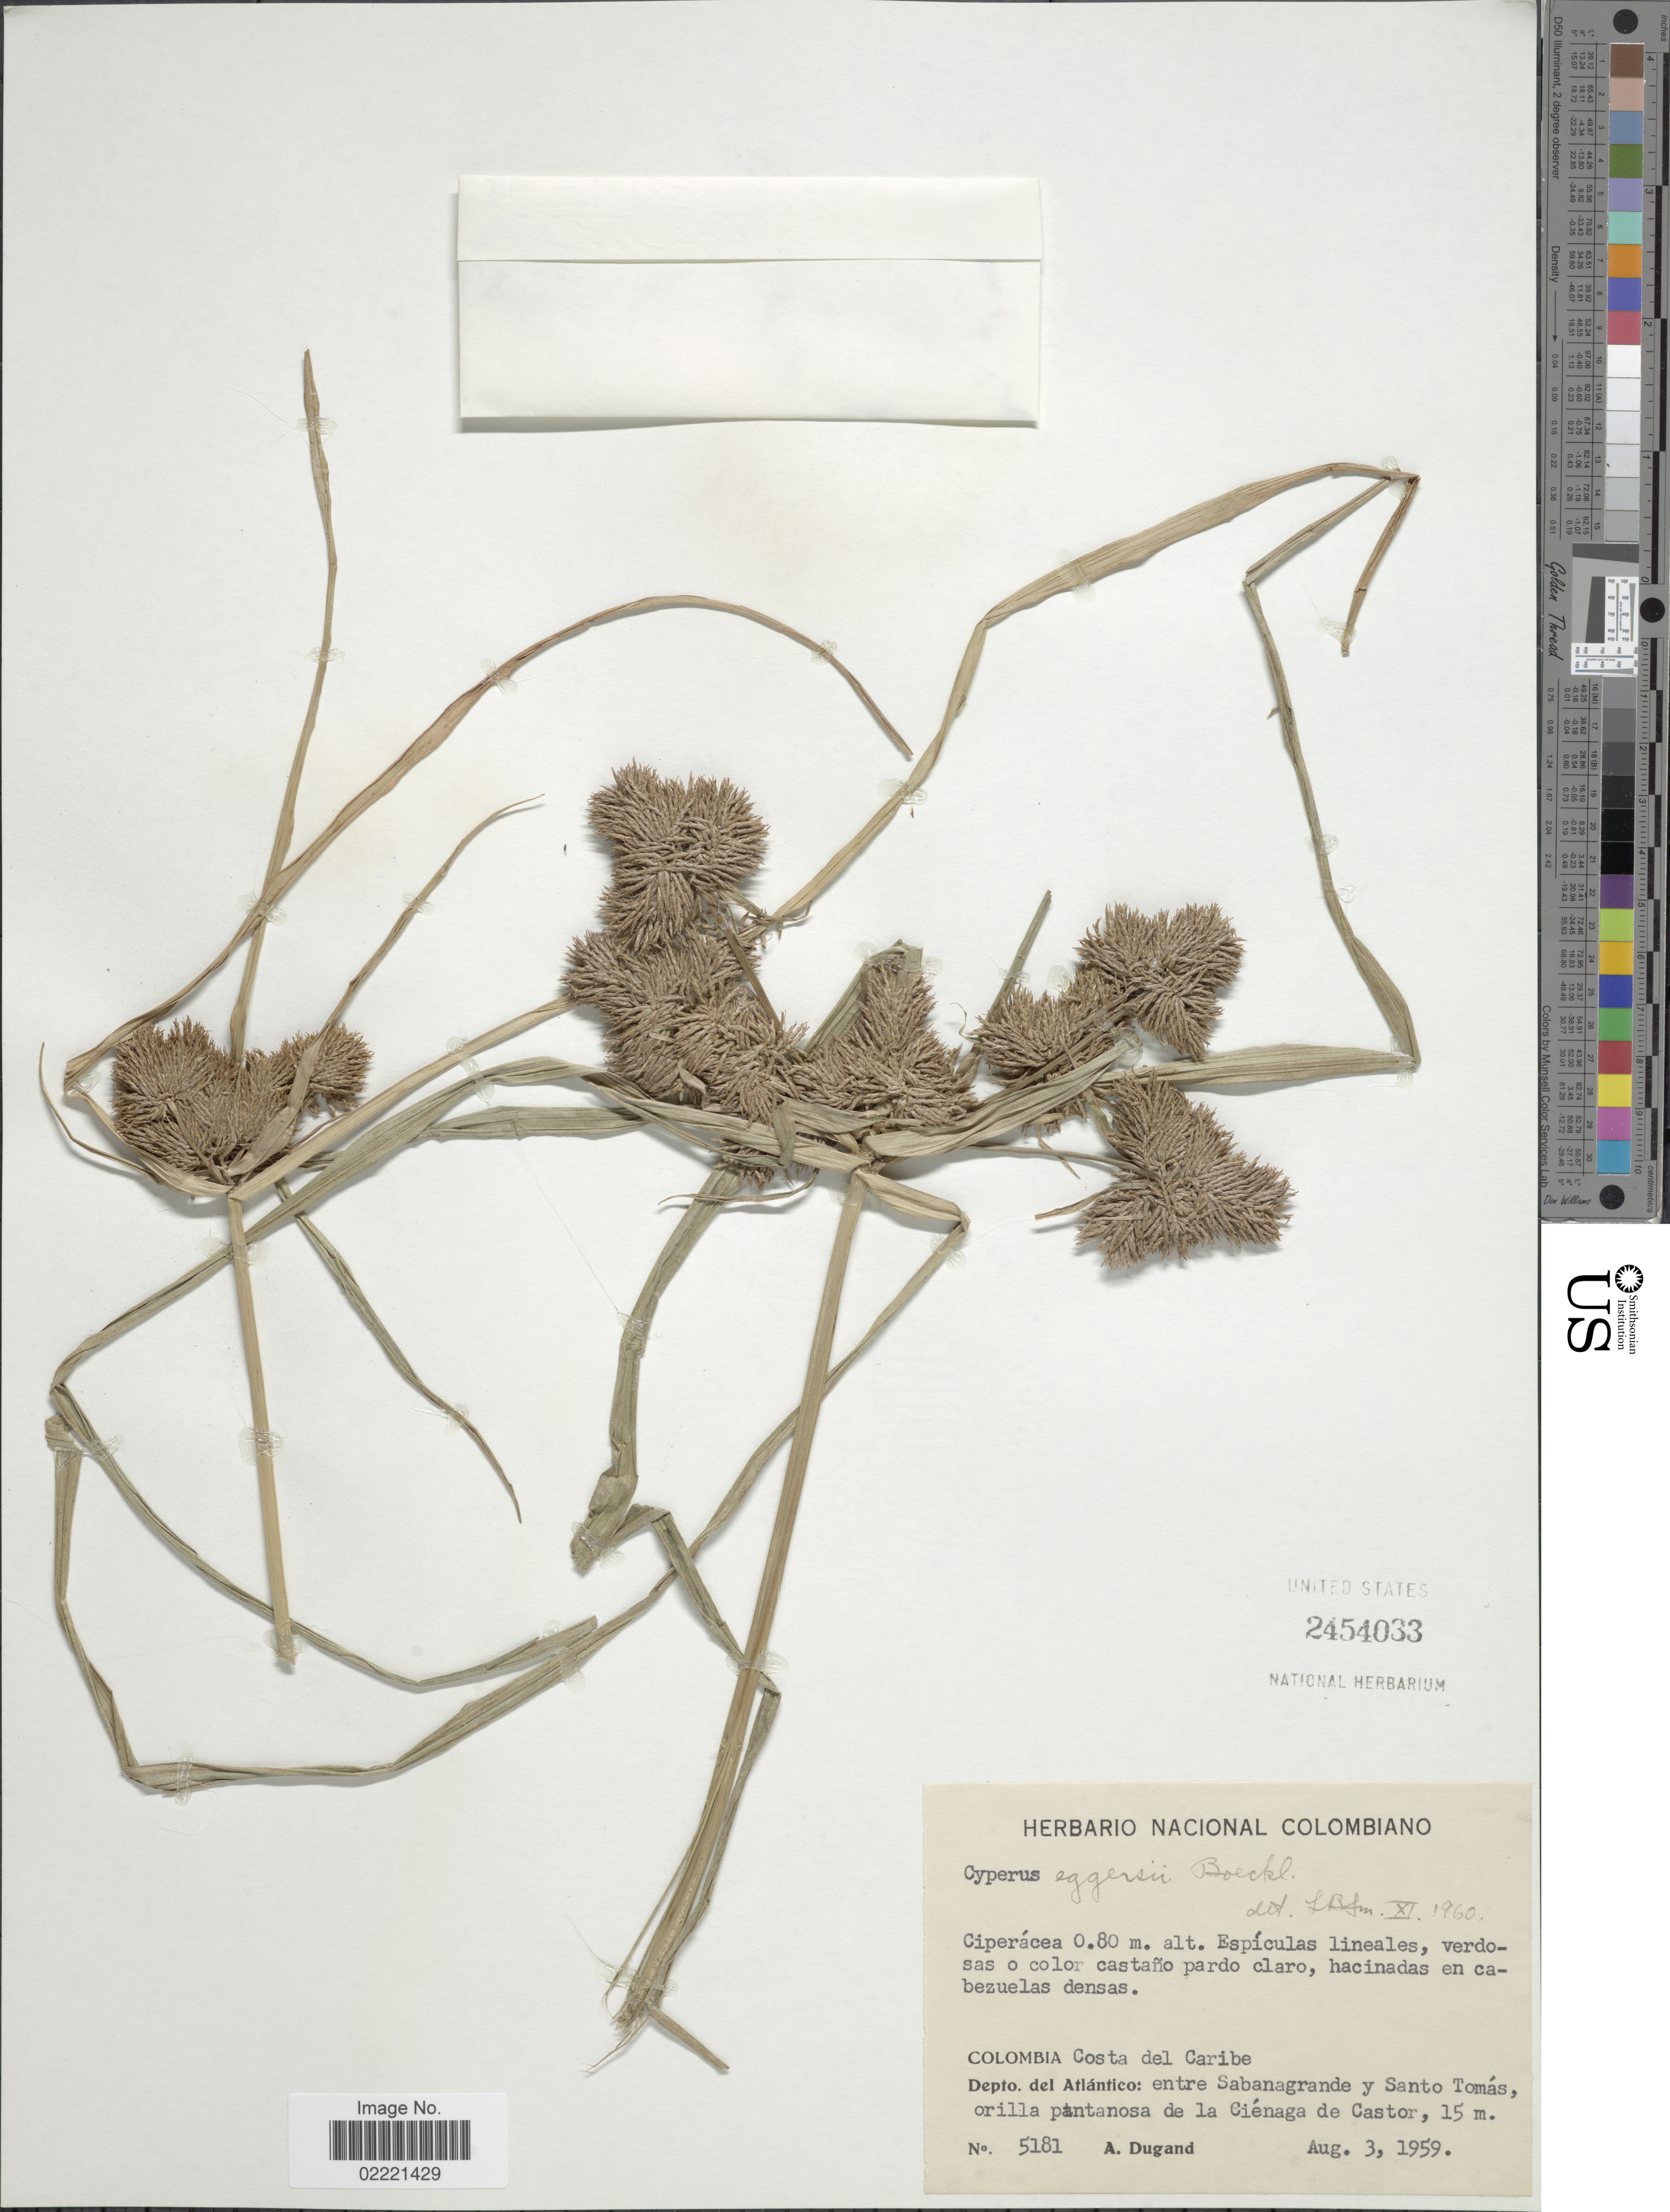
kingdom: Plantae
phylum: Tracheophyta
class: Liliopsida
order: Poales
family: Cyperaceae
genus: Cyperus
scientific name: Cyperus eggersii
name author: Boeckeler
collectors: A. Dugand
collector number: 5181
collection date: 1959-08-03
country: Colombia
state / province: Atlántico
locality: Costa del Caribe, entre Sabanagrande y Santo Tomas, orilla pantanose de la Cienaga de Castor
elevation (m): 15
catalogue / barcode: US 2454033